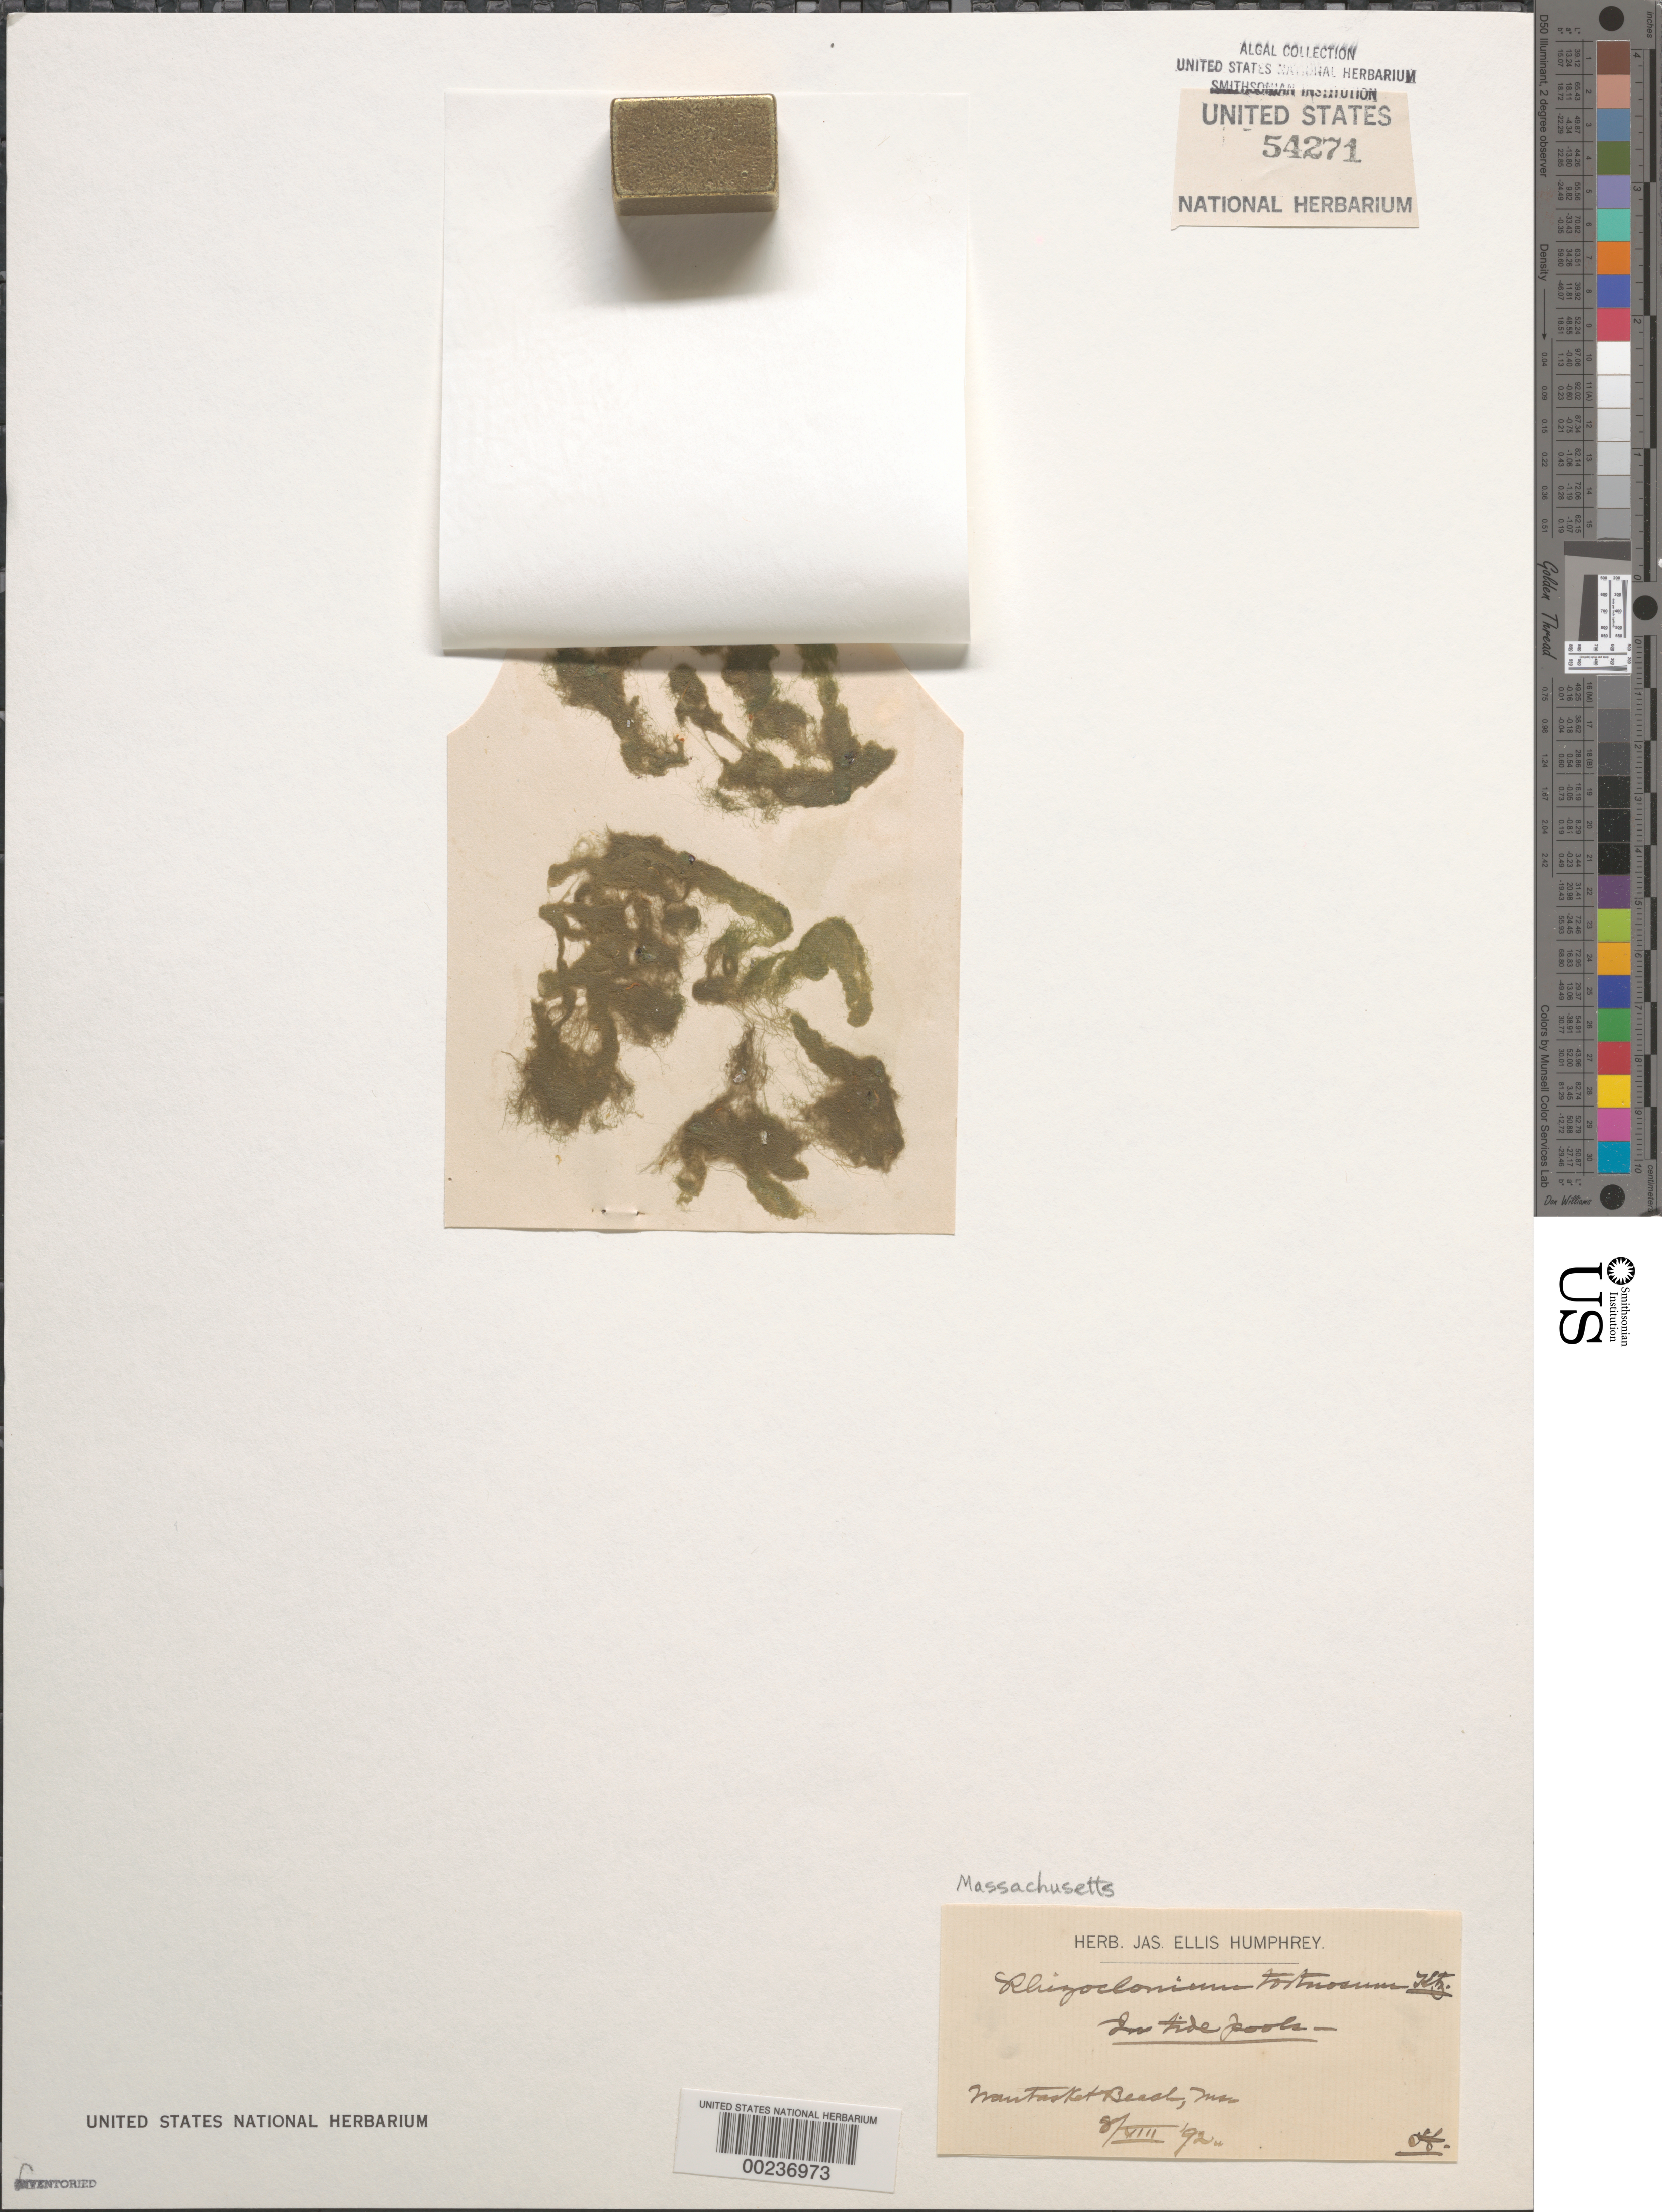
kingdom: Plantae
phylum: Chlorophyta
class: Ulvophyceae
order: Cladophorales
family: Cladophoraceae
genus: Chaetomorpha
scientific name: Chaetomorpha tortuosa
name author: (Dilwyn) Kütz.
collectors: J. Humphrey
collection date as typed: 08 Aug 1892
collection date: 1892-08-08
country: United States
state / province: Massachusetts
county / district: Plymouth County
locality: Nantasket Beach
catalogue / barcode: US 54271